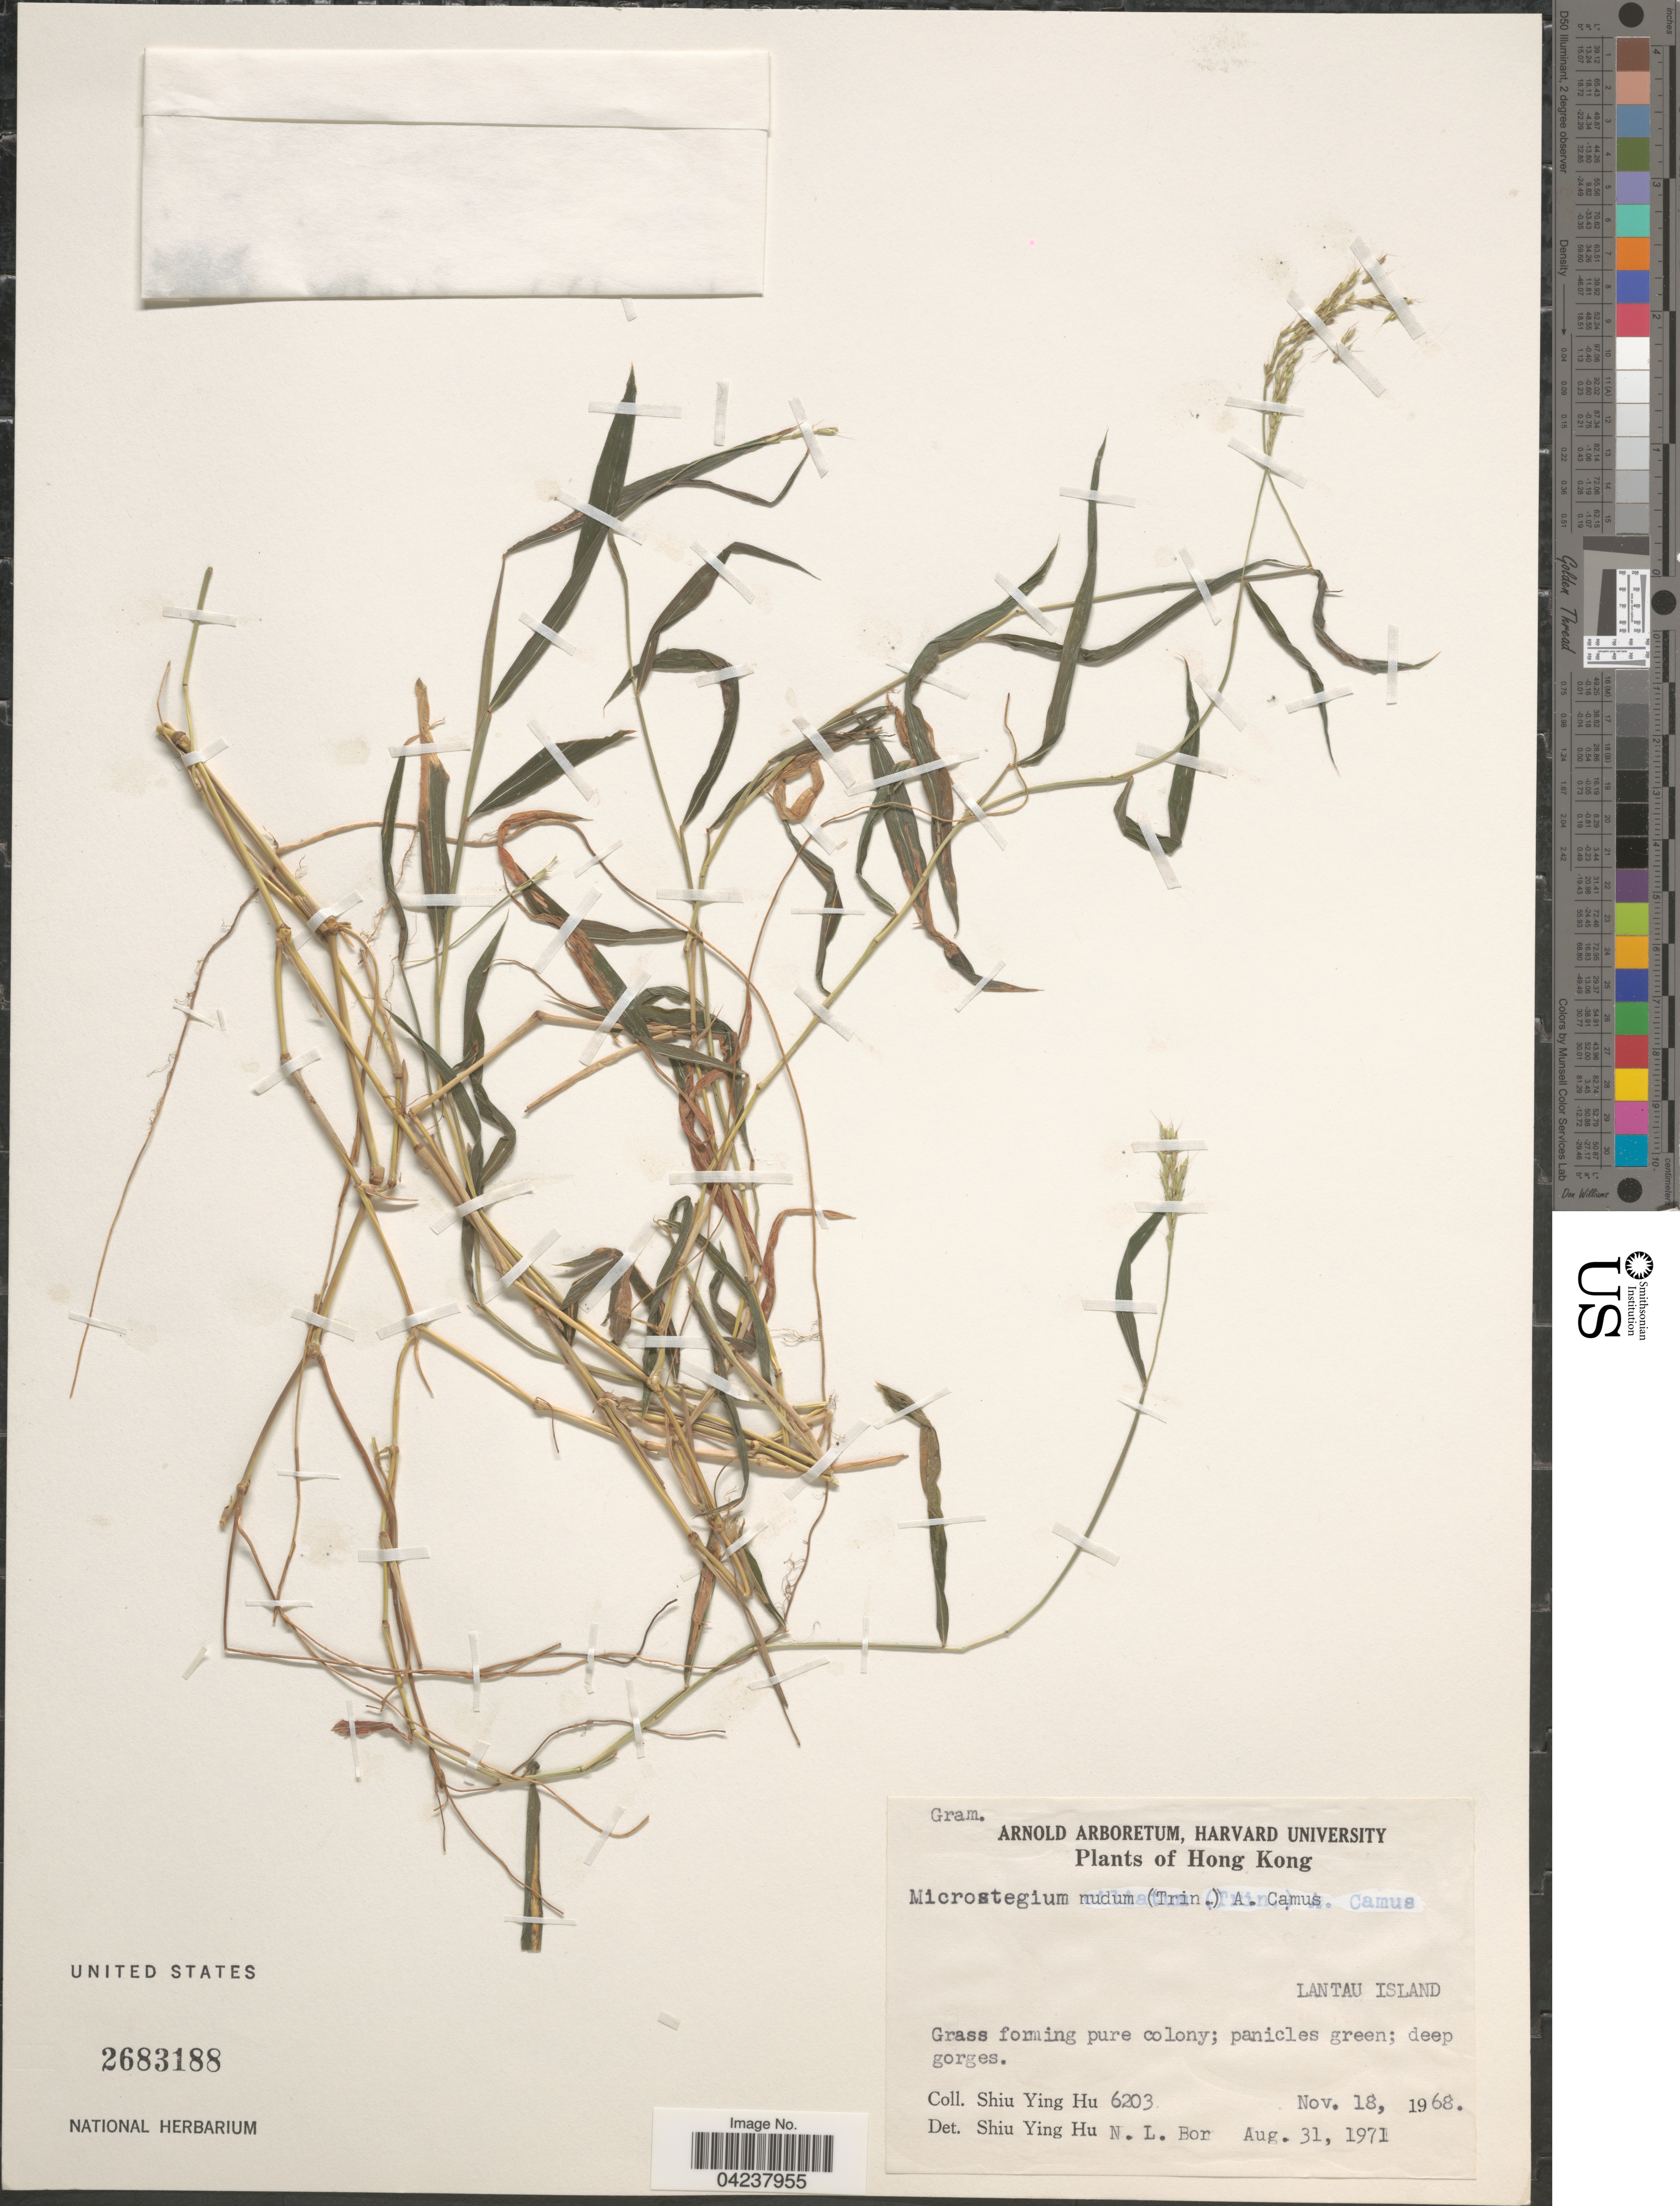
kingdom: Plantae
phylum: Tracheophyta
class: Liliopsida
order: Poales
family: Poaceae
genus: Microstegium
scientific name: Microstegium nudum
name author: (Trin.) A. Camus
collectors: S. Y. Hu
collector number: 6203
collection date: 1968-11-18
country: China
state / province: Hong Kong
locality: Lantau Island.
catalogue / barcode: US 2683188